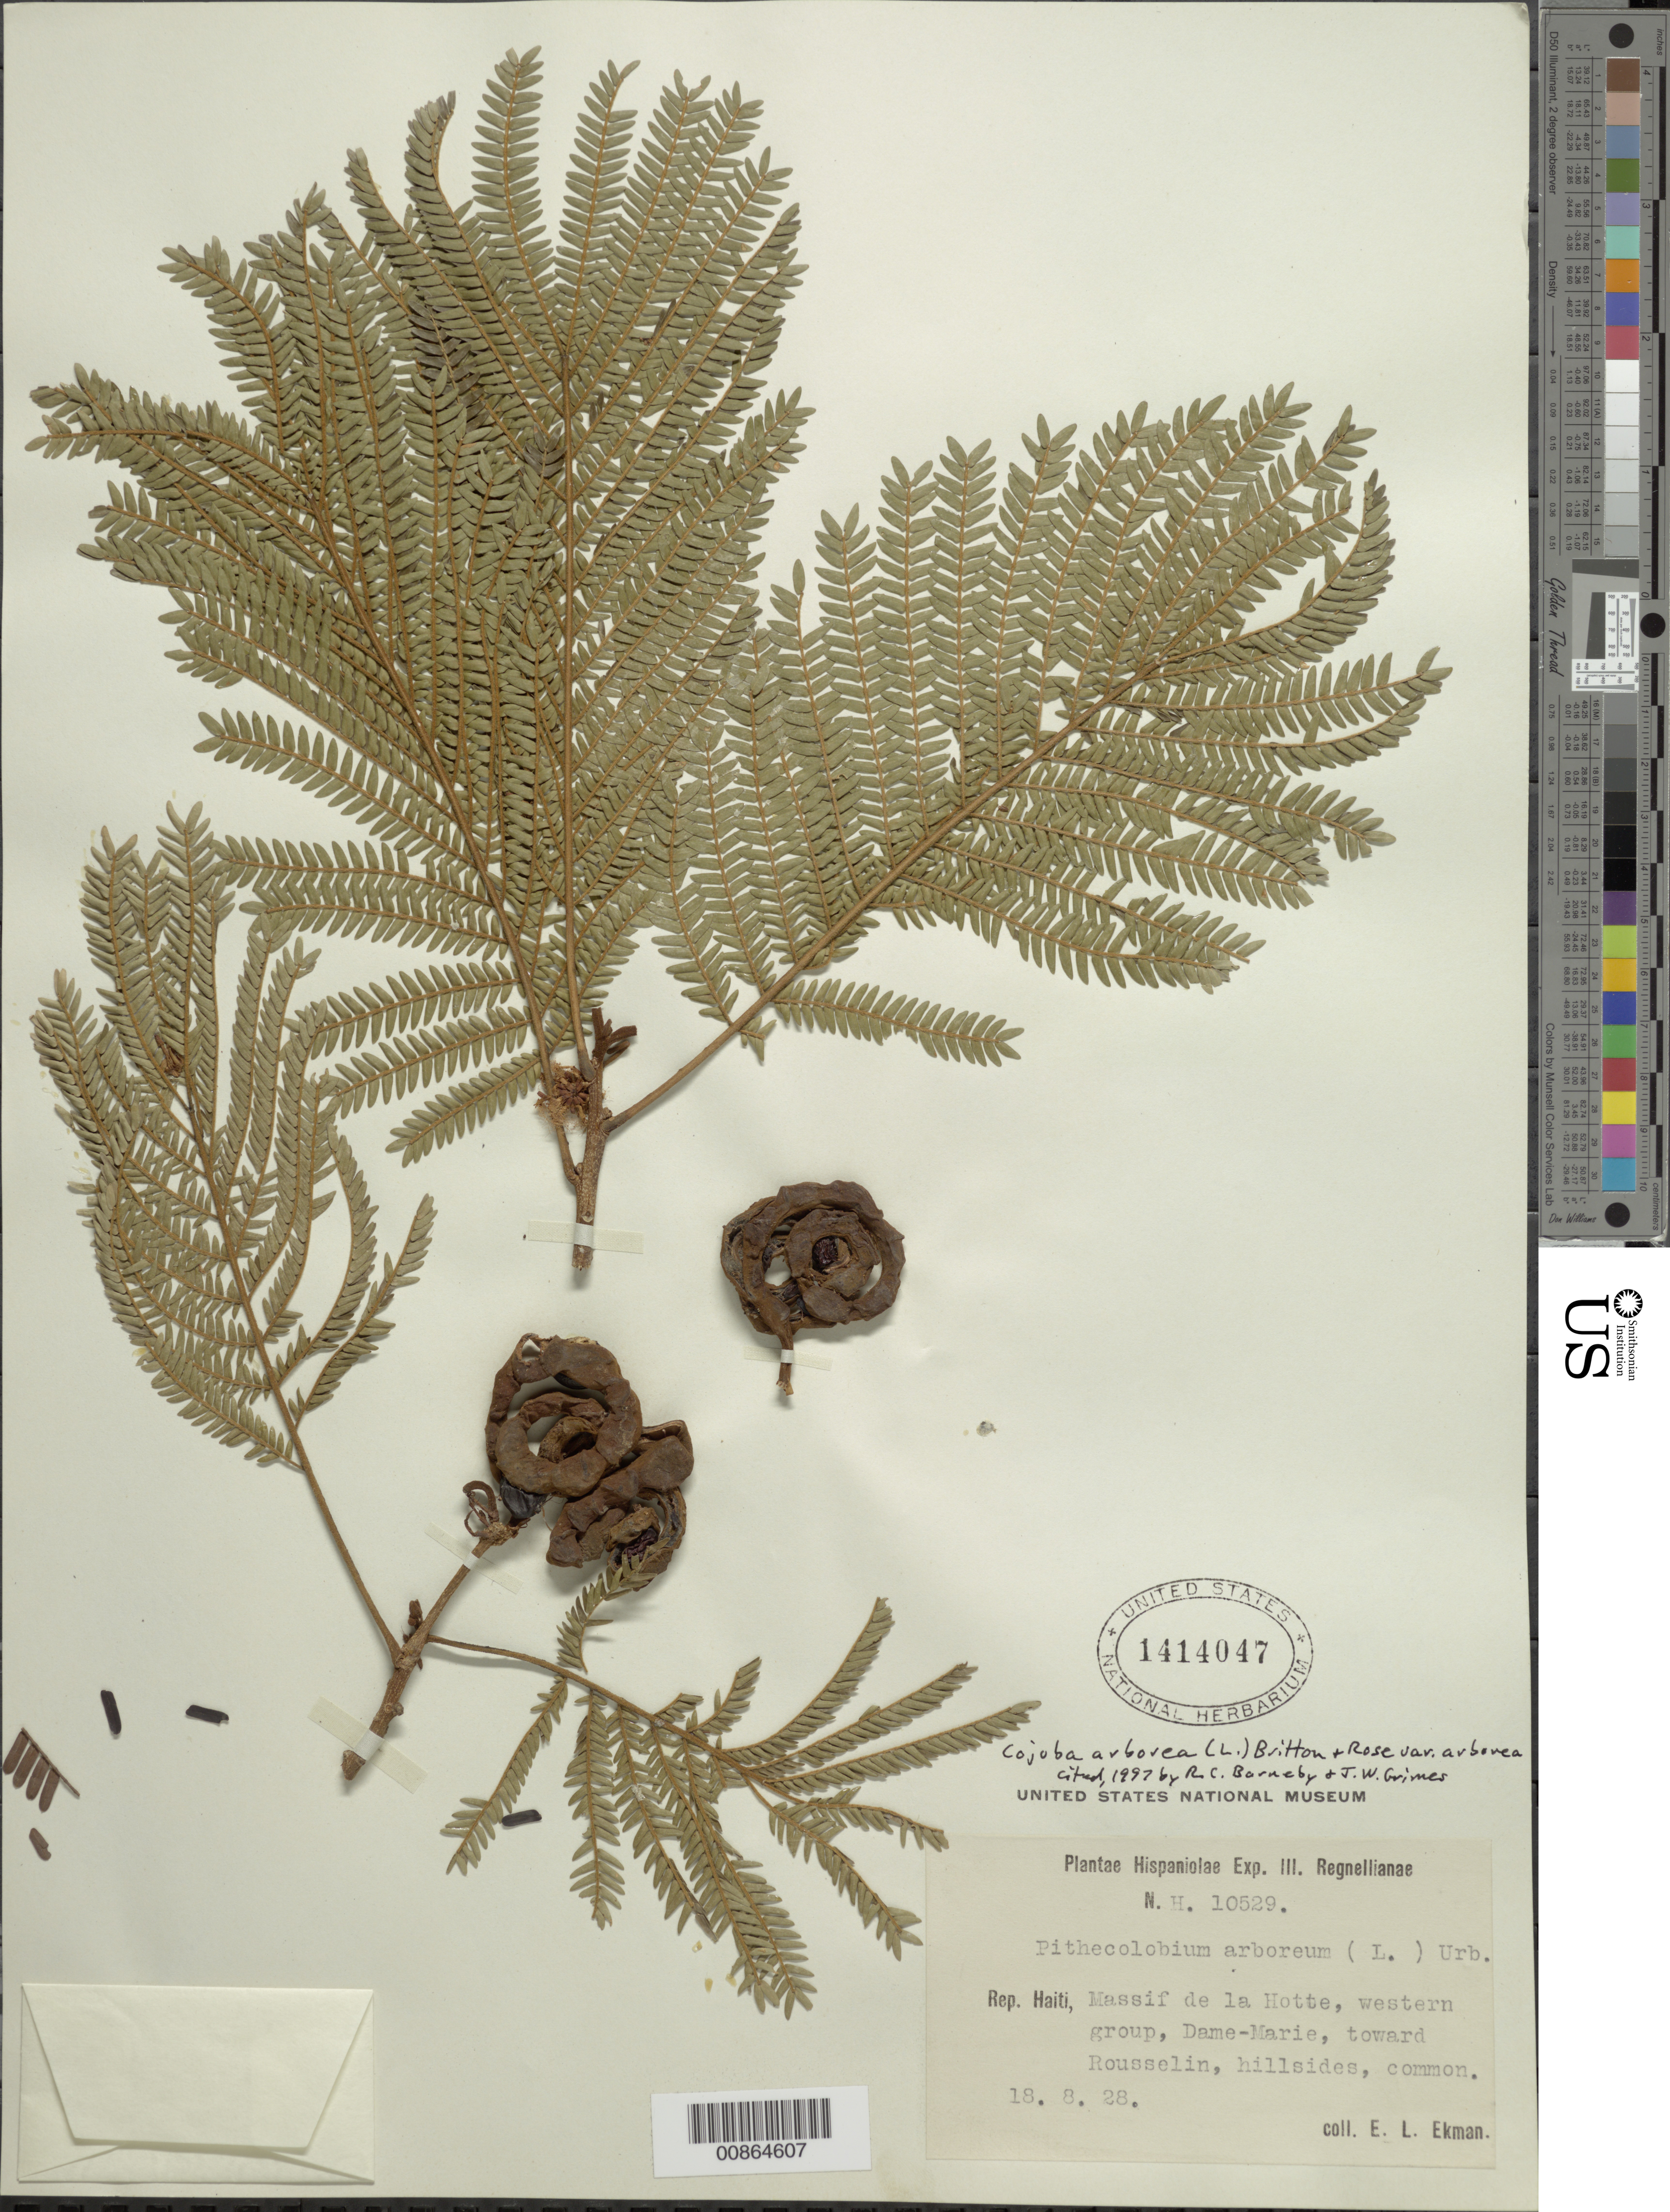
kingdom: Plantae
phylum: Tracheophyta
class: Magnoliopsida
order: Fabales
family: Fabaceae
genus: Cojoba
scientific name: Cojoba arborea var. arborea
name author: (L.) Britton & Rose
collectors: E. L. Ekman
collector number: H 10529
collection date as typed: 18 Aug 1928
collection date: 1928-08-18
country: Haiti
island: Hispaniola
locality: Massif de la Hotte, western group, Dame-Marie, toward Rousselin.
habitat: Hillsides.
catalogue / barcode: US 1414047